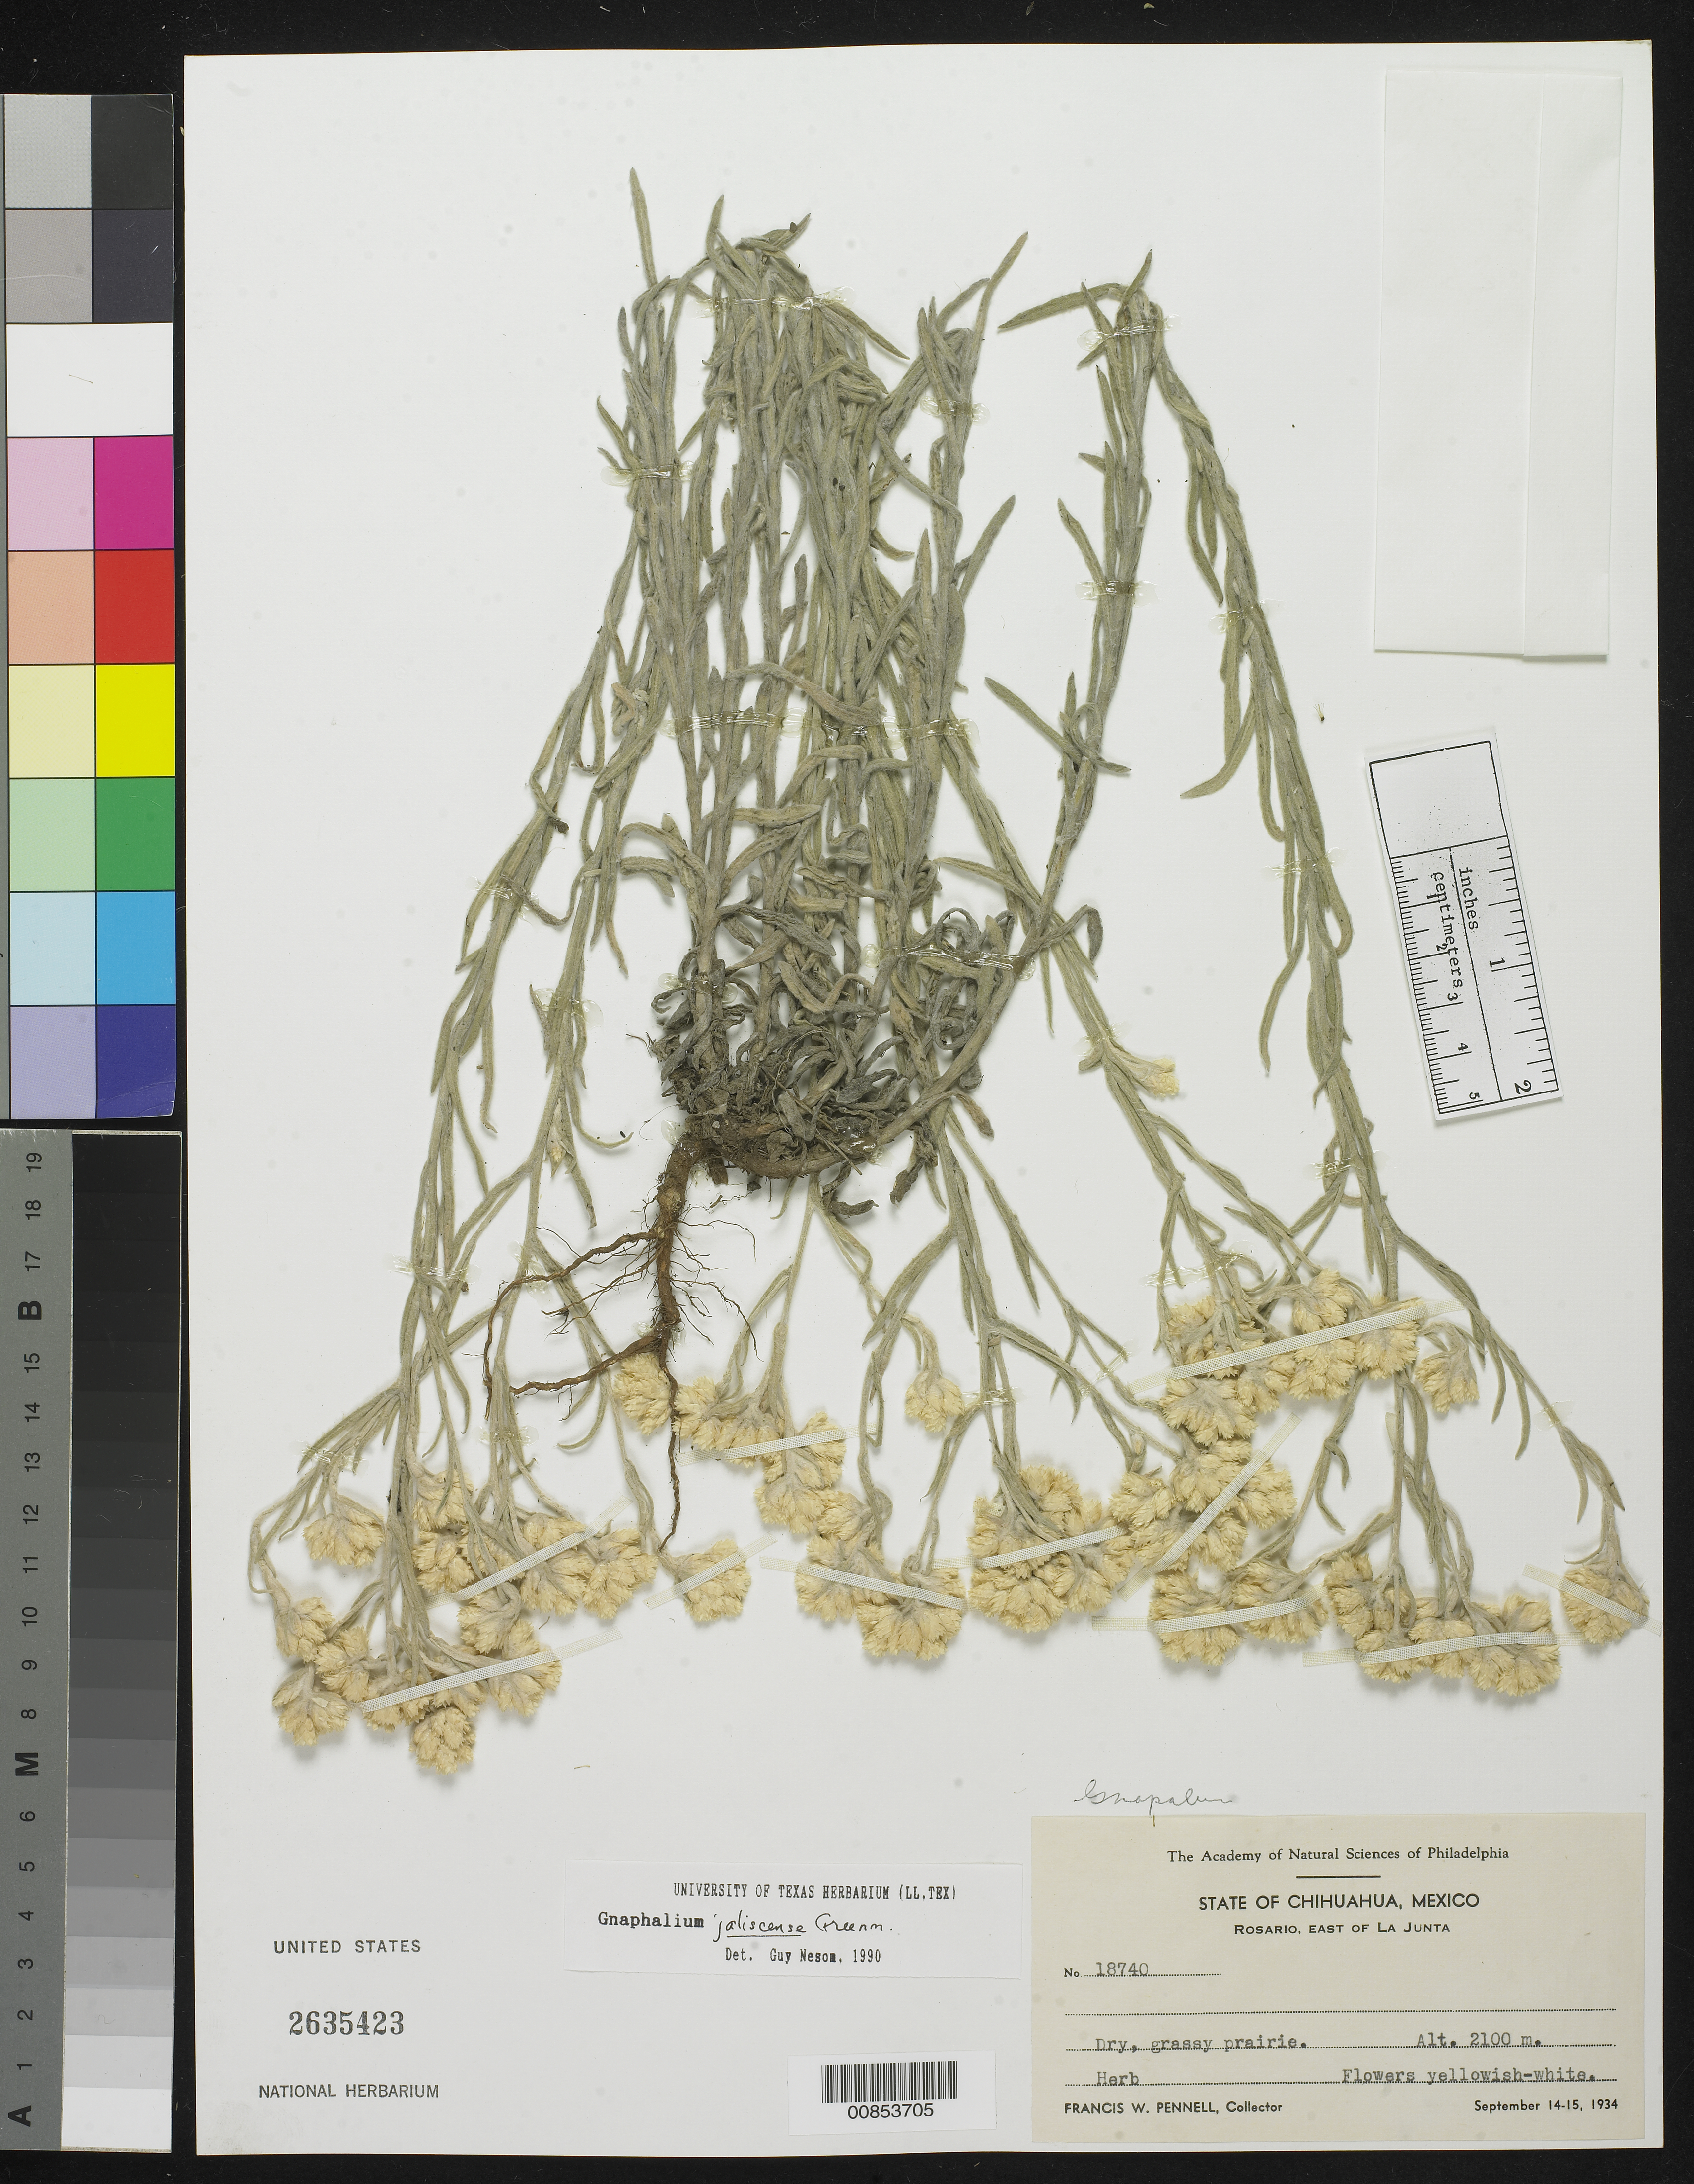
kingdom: Plantae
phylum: Tracheophyta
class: Magnoliopsida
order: Asterales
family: Asteraceae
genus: Pseudognaphalium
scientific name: Pseudognaphalium jaliscense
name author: (Greenm.) Anderb.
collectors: F. W. Pennell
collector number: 18740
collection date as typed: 14 Sep 1934 to 15 Sep 1934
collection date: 1934-09-14/1934-09-15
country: Mexico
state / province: Chihuahua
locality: Rosario, east of La Junta, Chihuahua.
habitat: Dry, grassy prairie.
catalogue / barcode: US 2635423